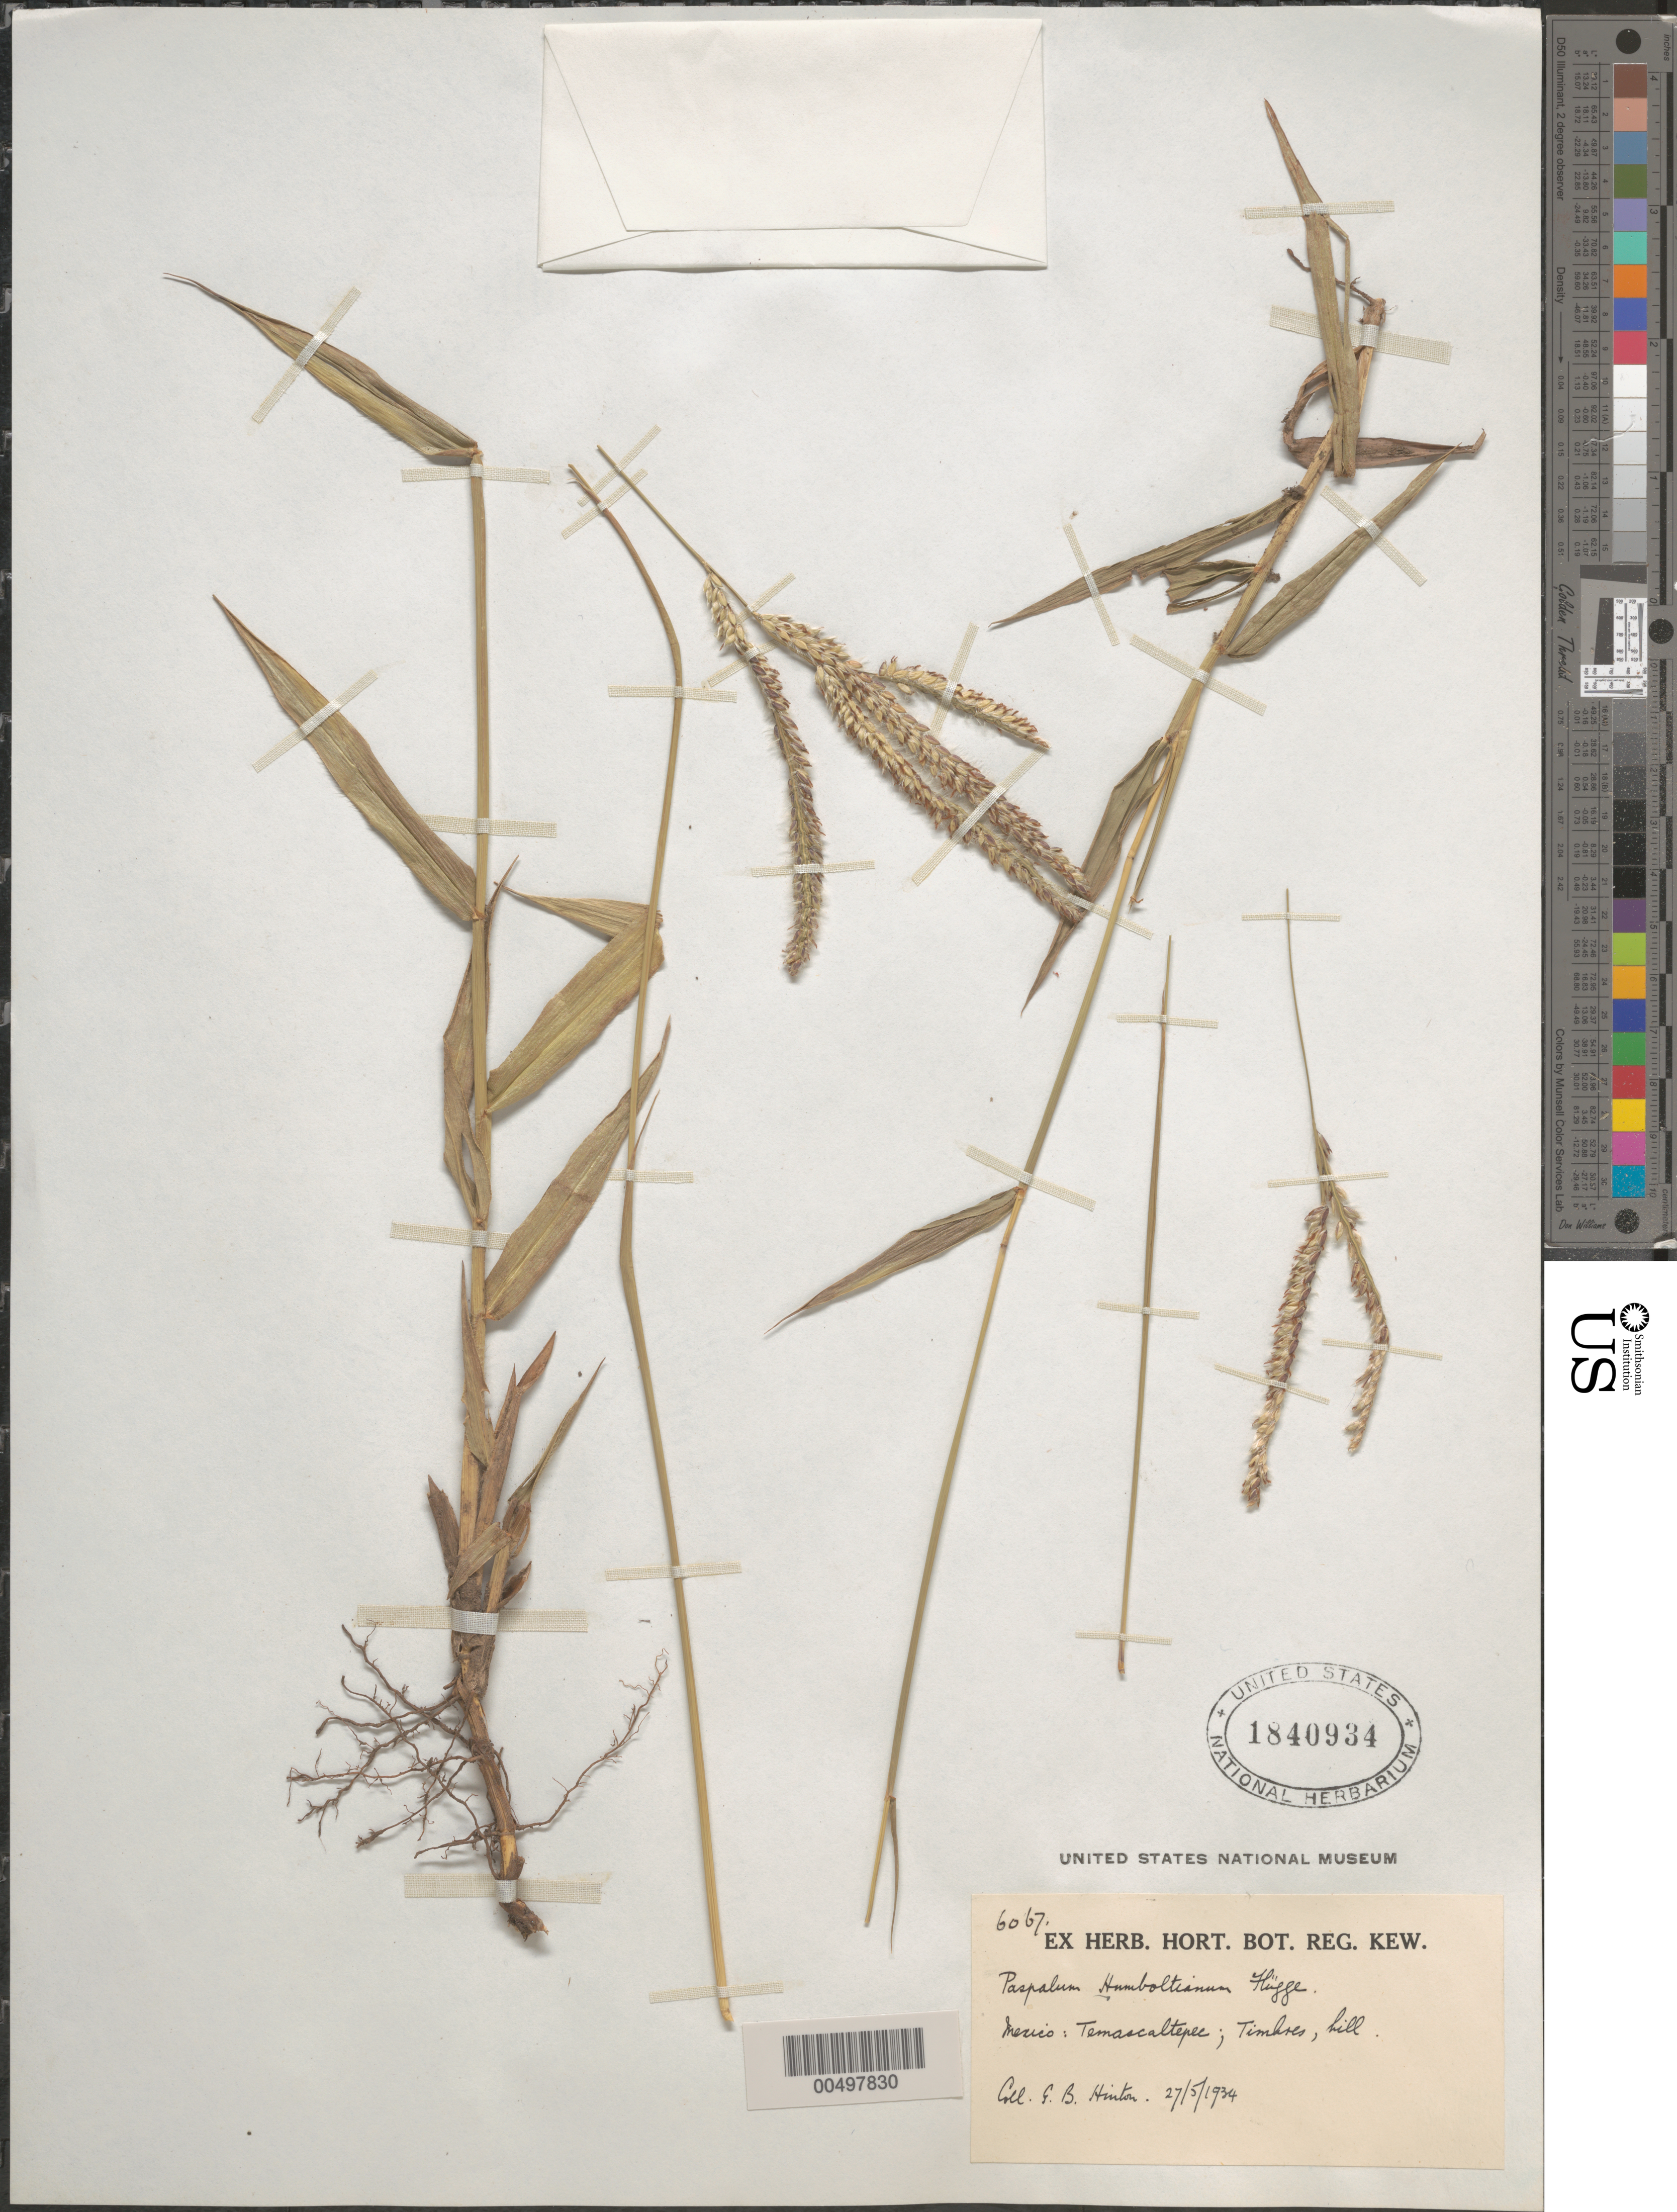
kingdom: Plantae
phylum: Tracheophyta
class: Liliopsida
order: Poales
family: Poaceae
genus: Paspalum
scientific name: Paspalum humboldtianum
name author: Flüggé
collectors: G. B. Hinton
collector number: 6067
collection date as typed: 27 May 1934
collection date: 1934-05-27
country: Mexico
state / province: México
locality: Temascaltepec, Timbres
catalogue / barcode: US 1840934